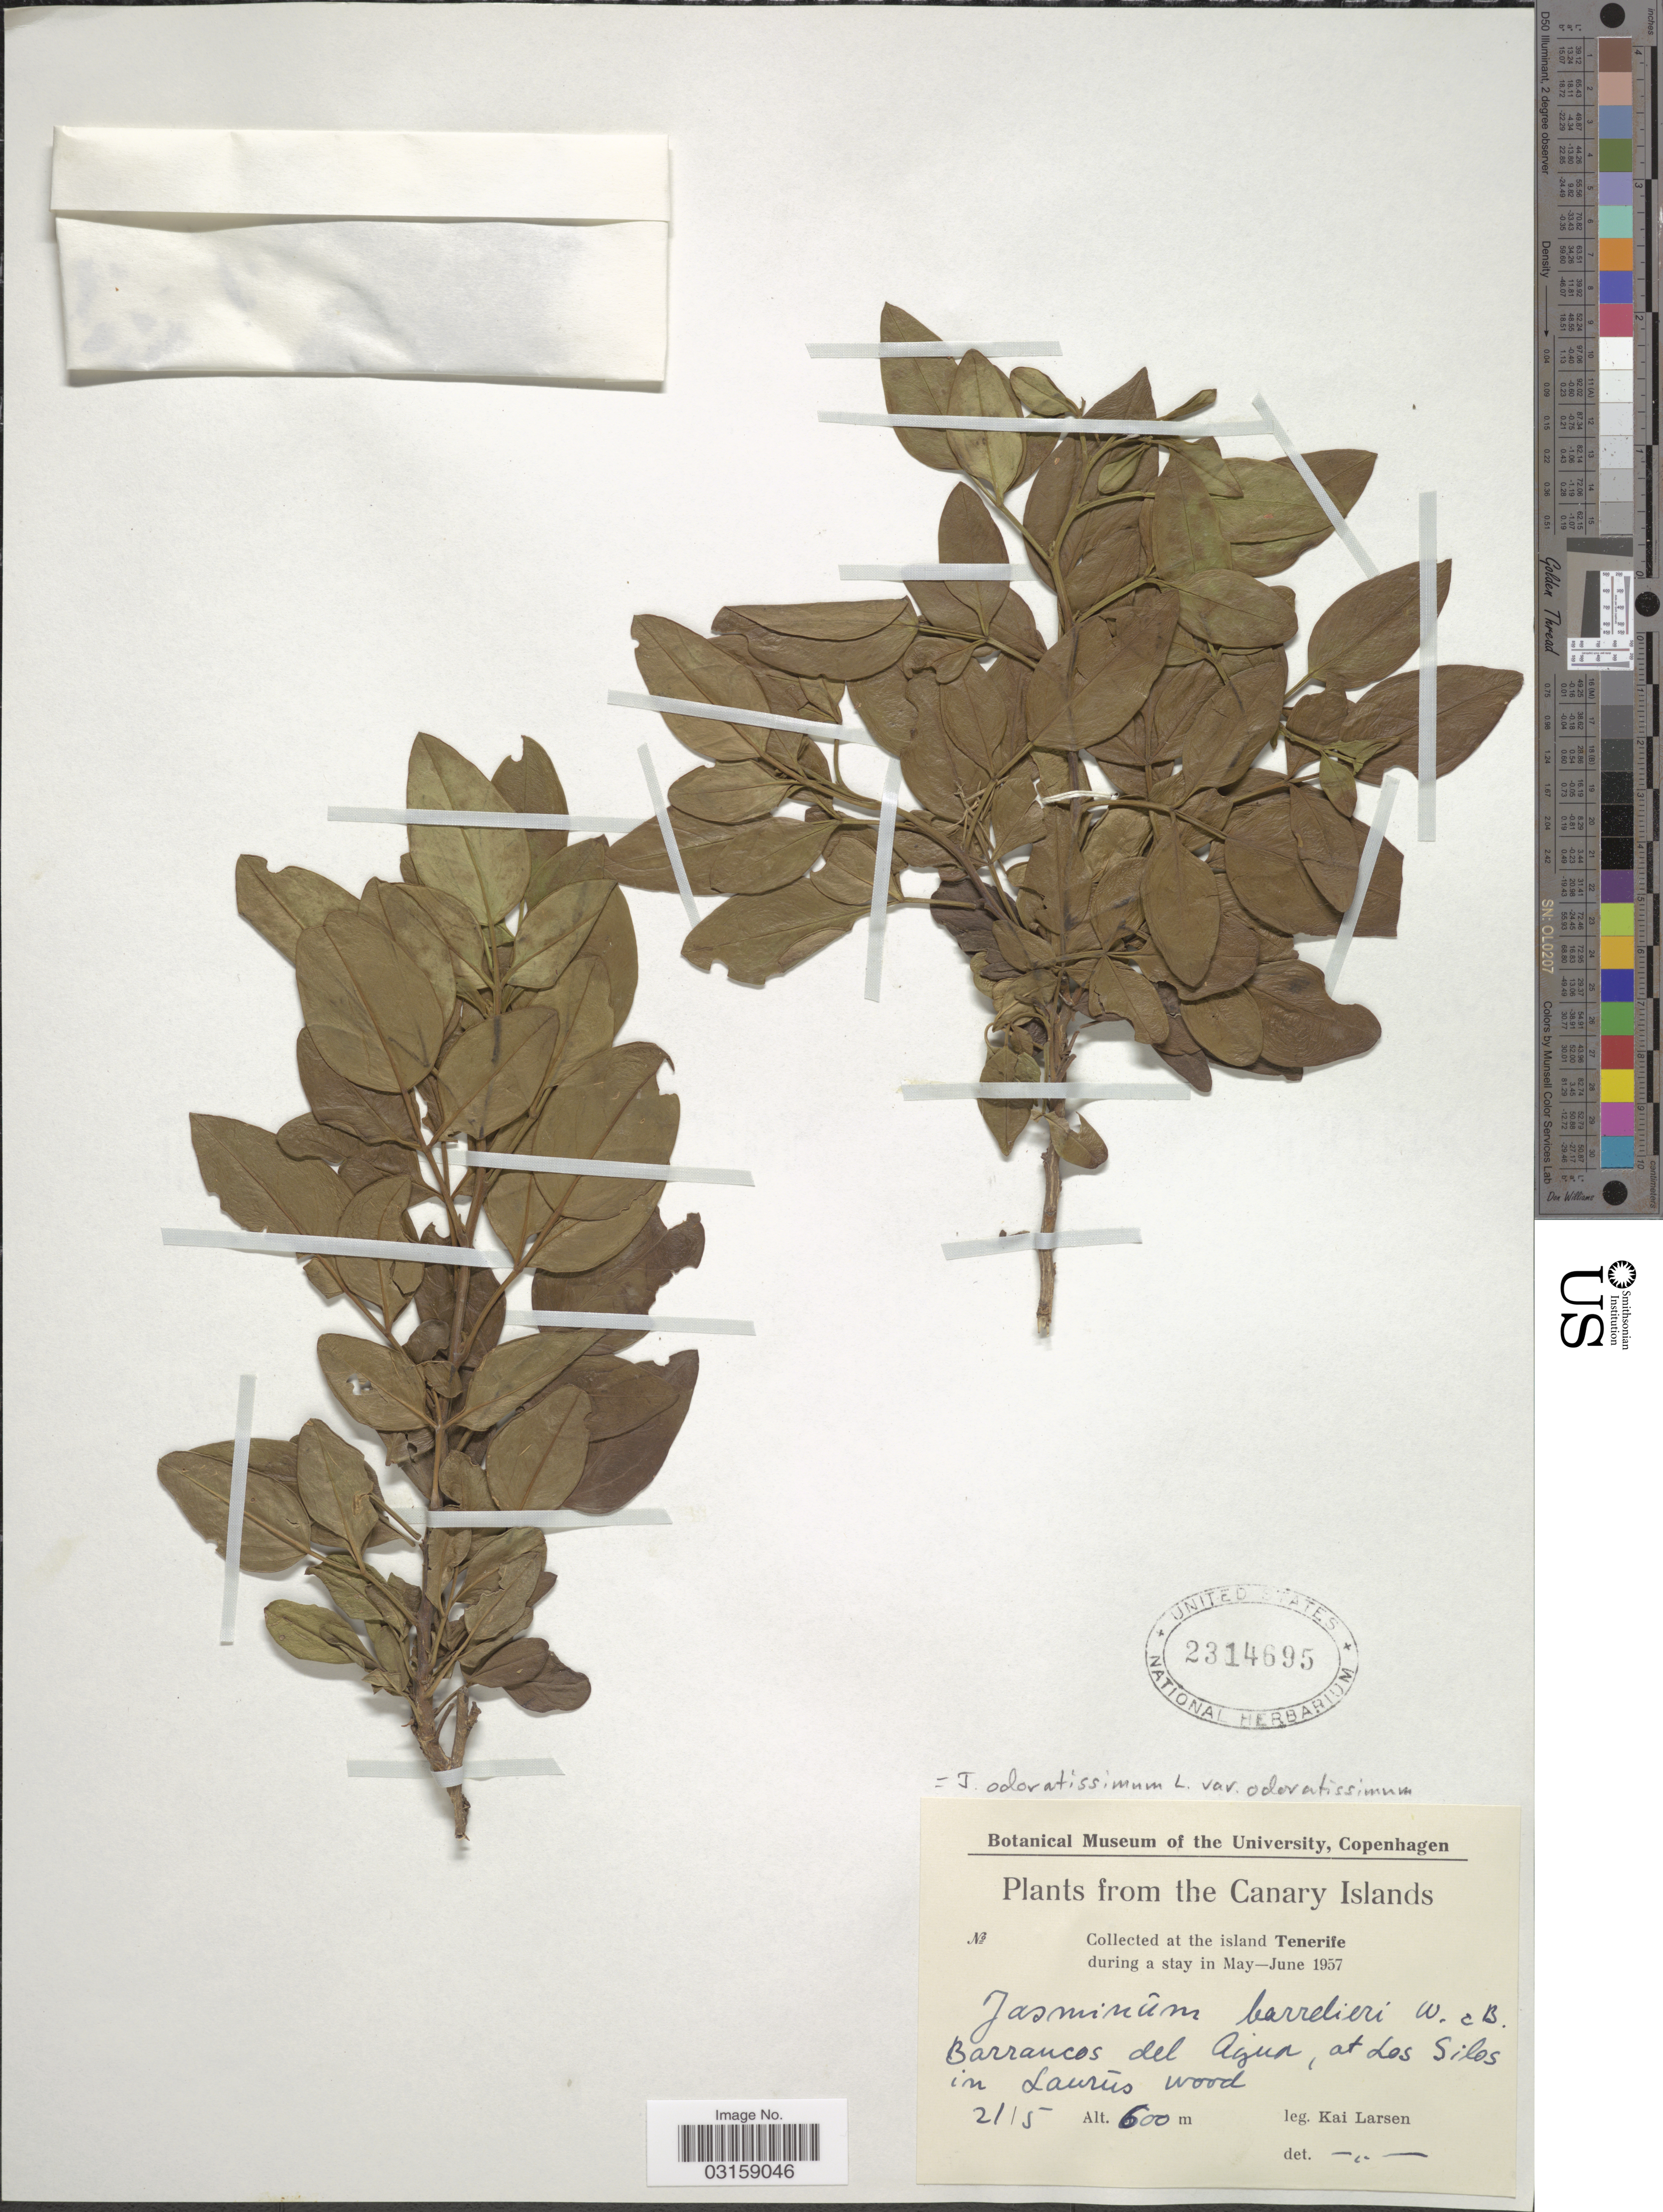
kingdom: Plantae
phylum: Tracheophyta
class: Magnoliopsida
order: Lamiales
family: Oleaceae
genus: Jasminum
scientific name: Jasminum odoratissimum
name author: L.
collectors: K. Larsen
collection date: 1957-05-21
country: Spain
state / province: Canarias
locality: The Canary Islands. At the island Tenerife. Barrancos del Agua, at Los Silos in Laurús wood.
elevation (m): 600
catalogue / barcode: US 2314695